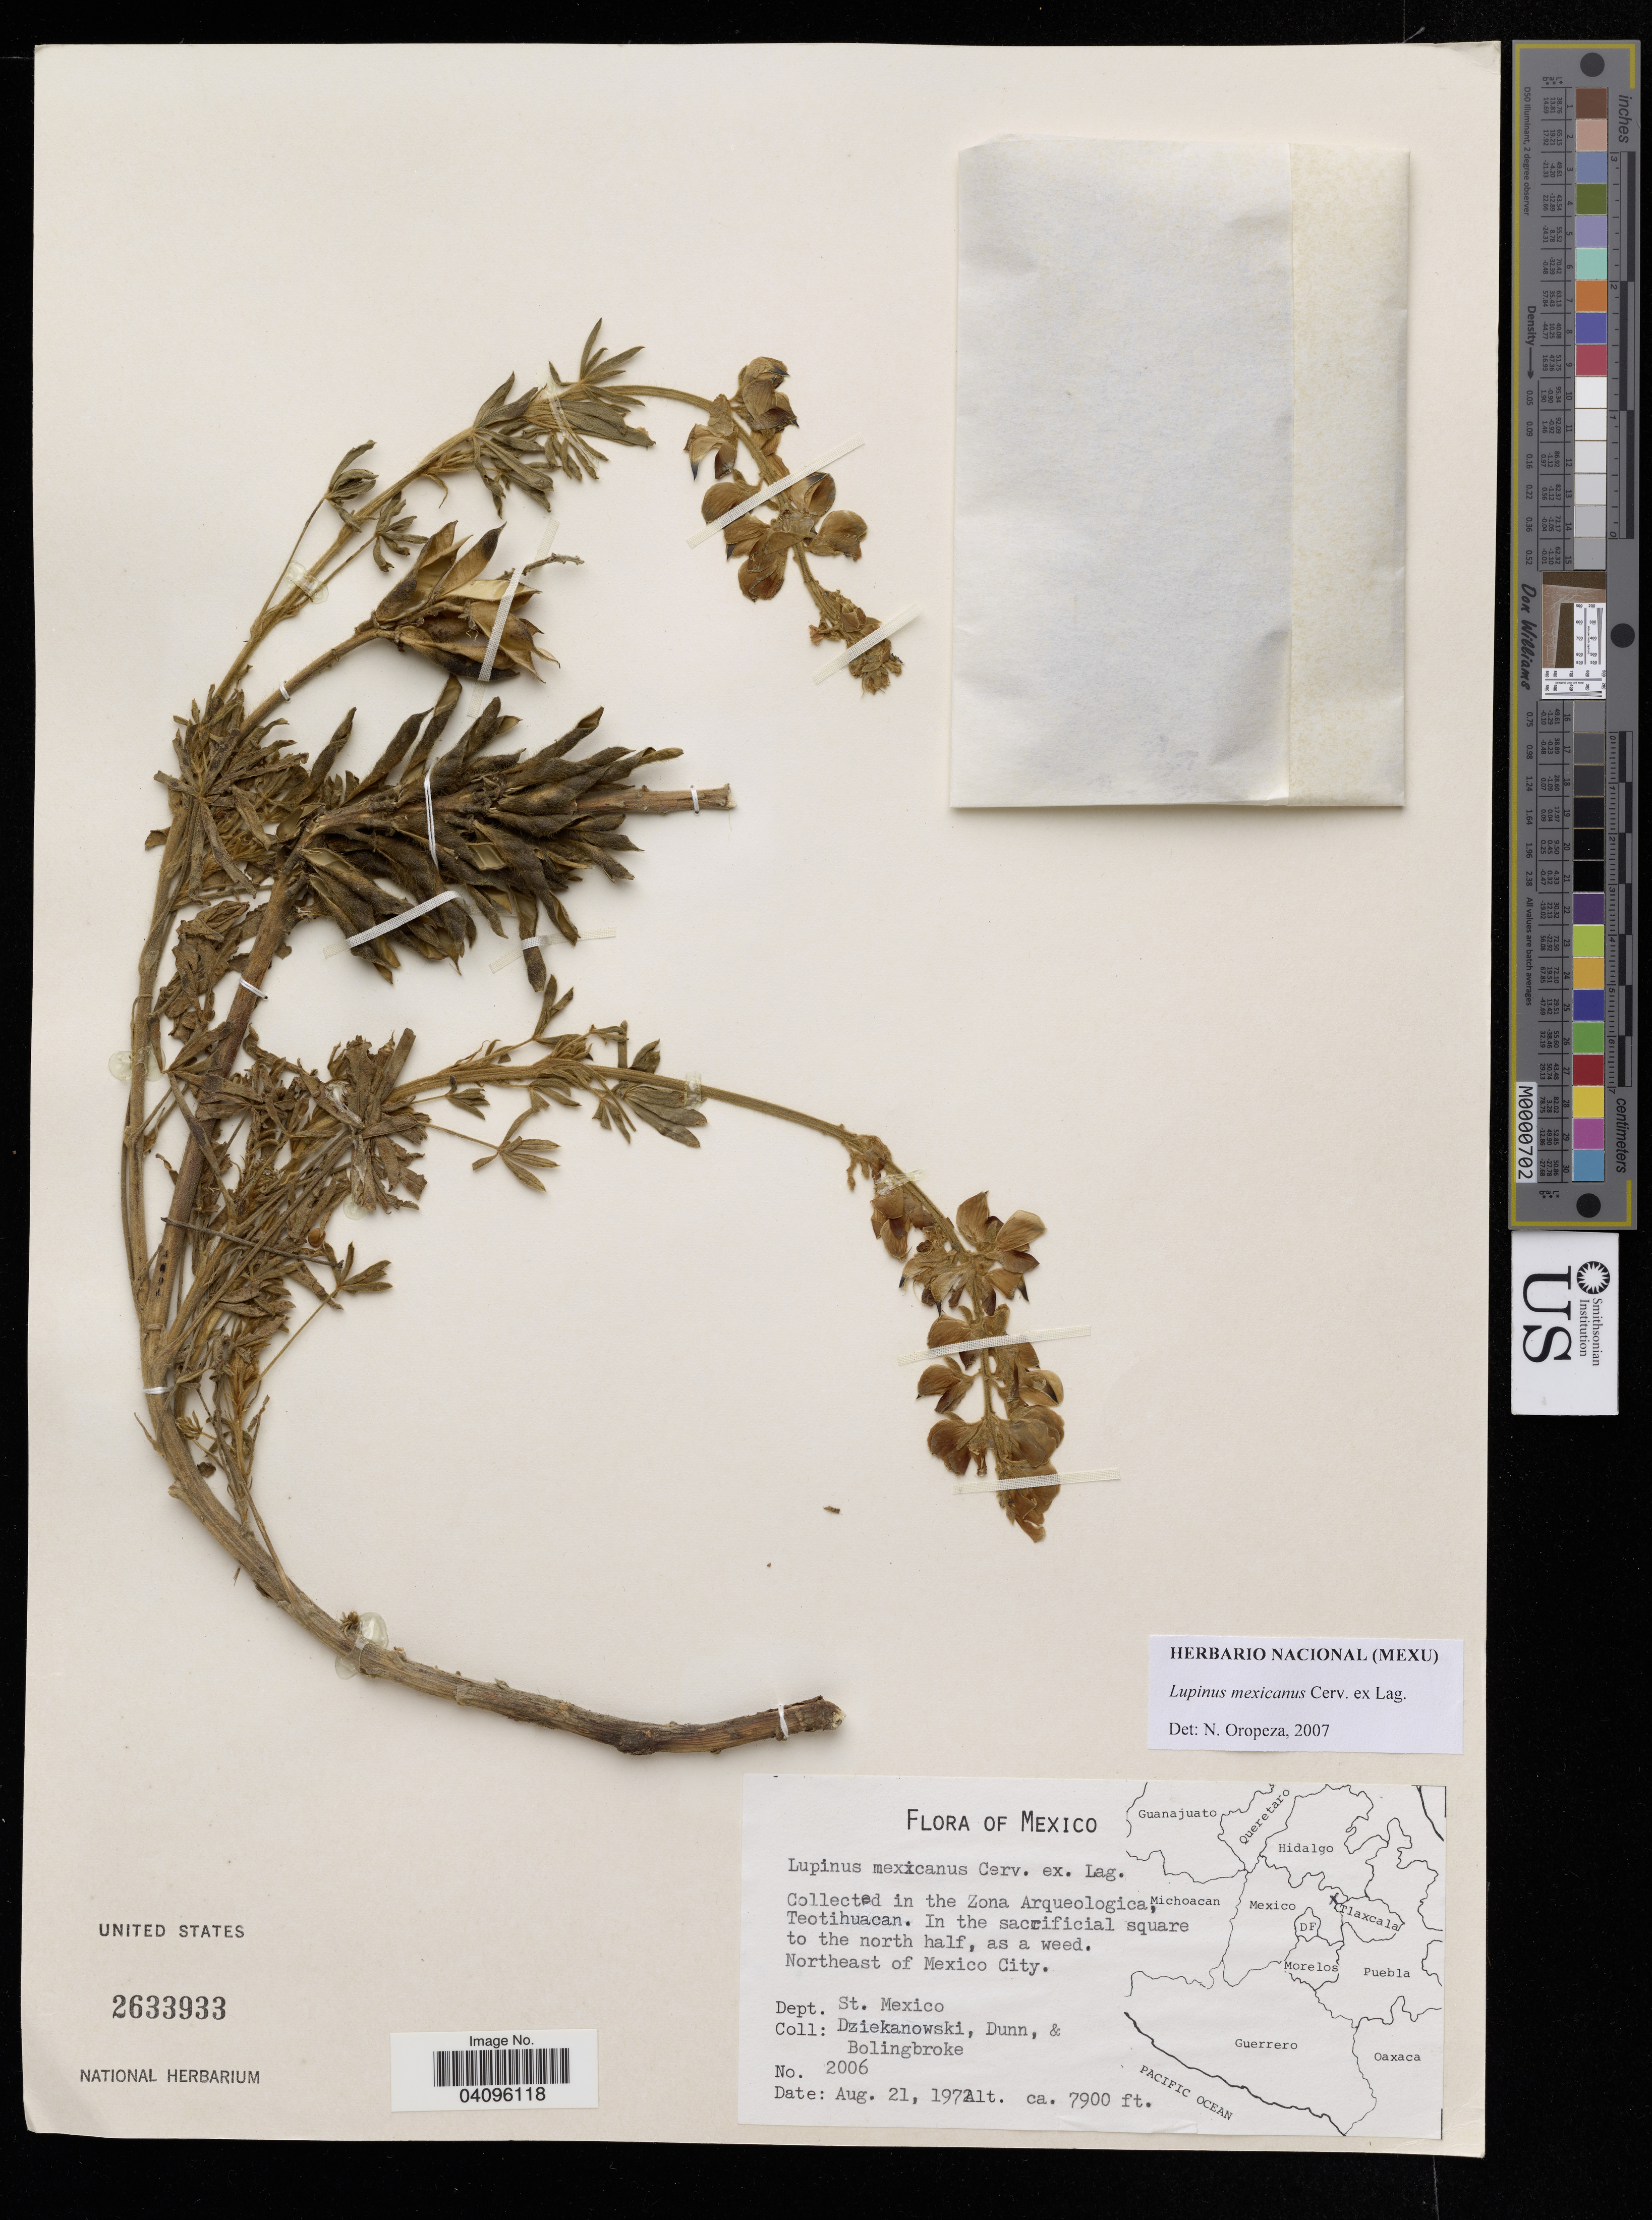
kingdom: Plantae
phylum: Tracheophyta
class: Magnoliopsida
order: Fabales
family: Fabaceae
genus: Lupinus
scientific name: Lupinus mexicanus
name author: Cerv. ex Lag.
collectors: Dziekanowski, -- Dunn & -. Bolingbroke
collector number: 2006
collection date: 1972-08-21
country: Mexico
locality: Mexico. In the Zona Arquelogica, Teotihuacan. Northeast of Mecio City. St. Mexico.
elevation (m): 2408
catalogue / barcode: US 2633933